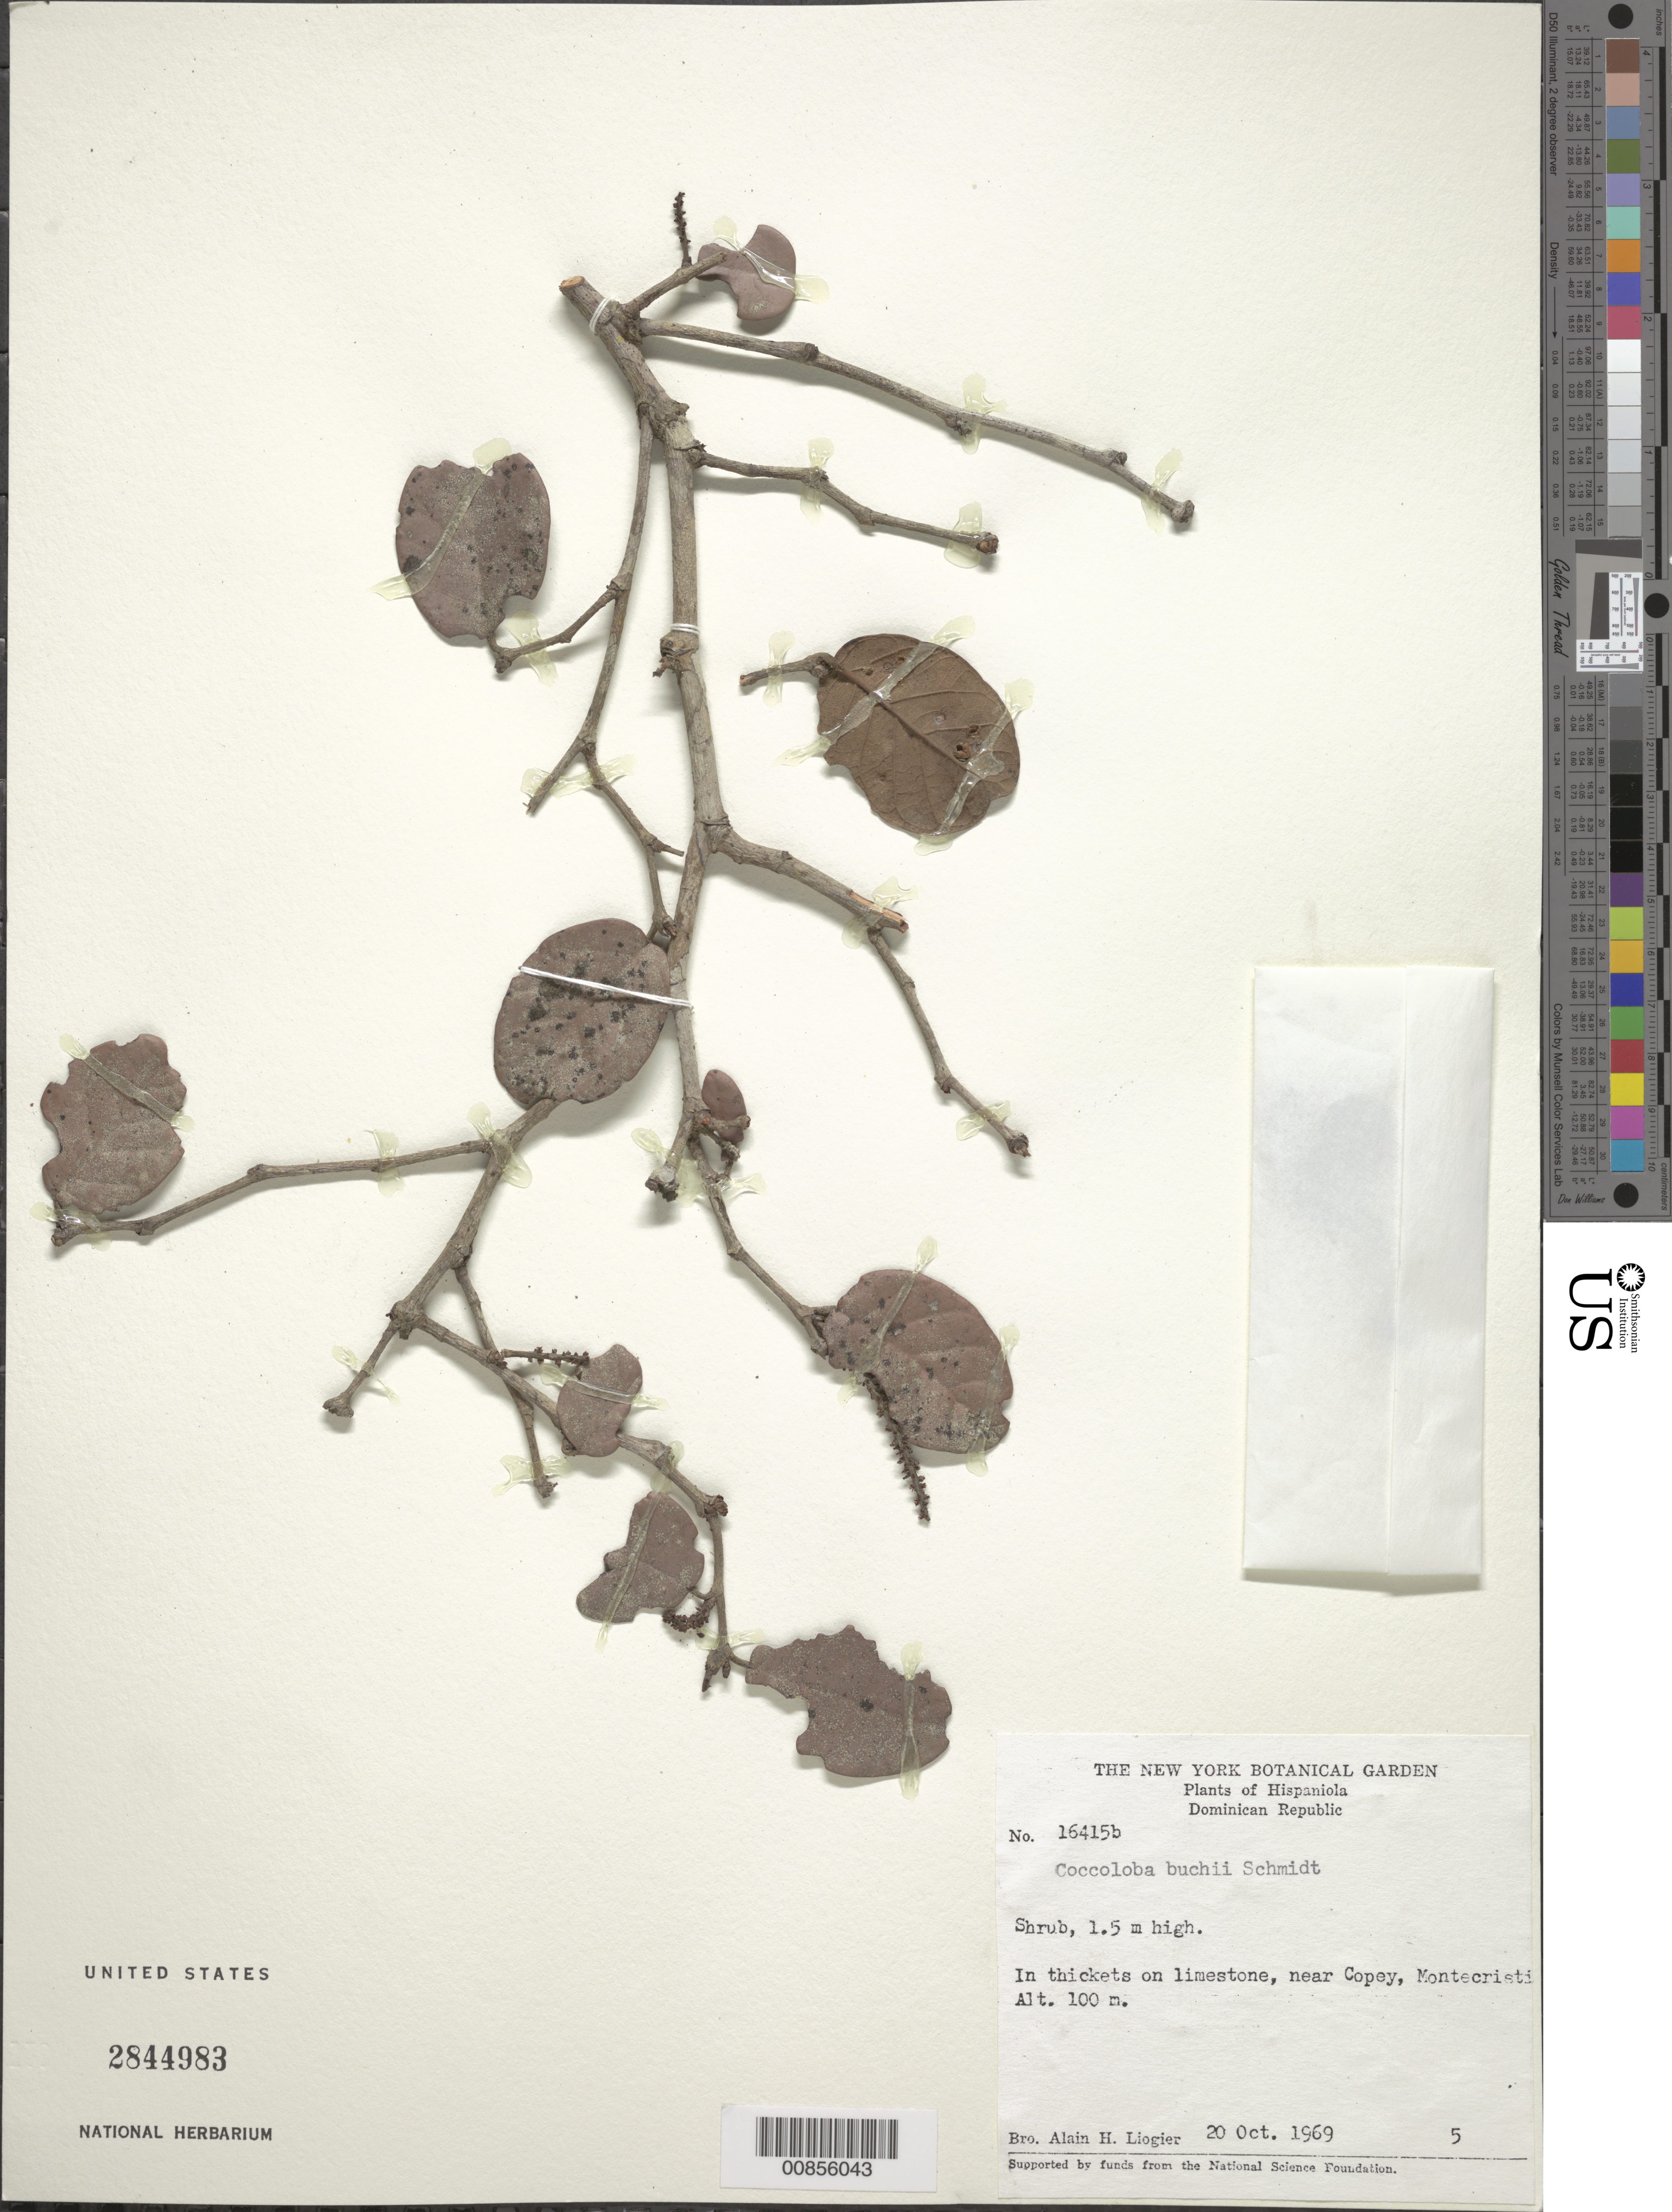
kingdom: Plantae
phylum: Tracheophyta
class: Magnoliopsida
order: Caryophyllales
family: Polygonaceae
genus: Coccoloba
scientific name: Coccoloba buchii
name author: O.C. Schmidt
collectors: A. H. Liogier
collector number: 16415b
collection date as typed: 20 Oct 1969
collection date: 1969-10-20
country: Dominican Republic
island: Hispaniola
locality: Near Copey, Montecristi.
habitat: In thickets on limestone.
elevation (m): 100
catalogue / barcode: US 2844983